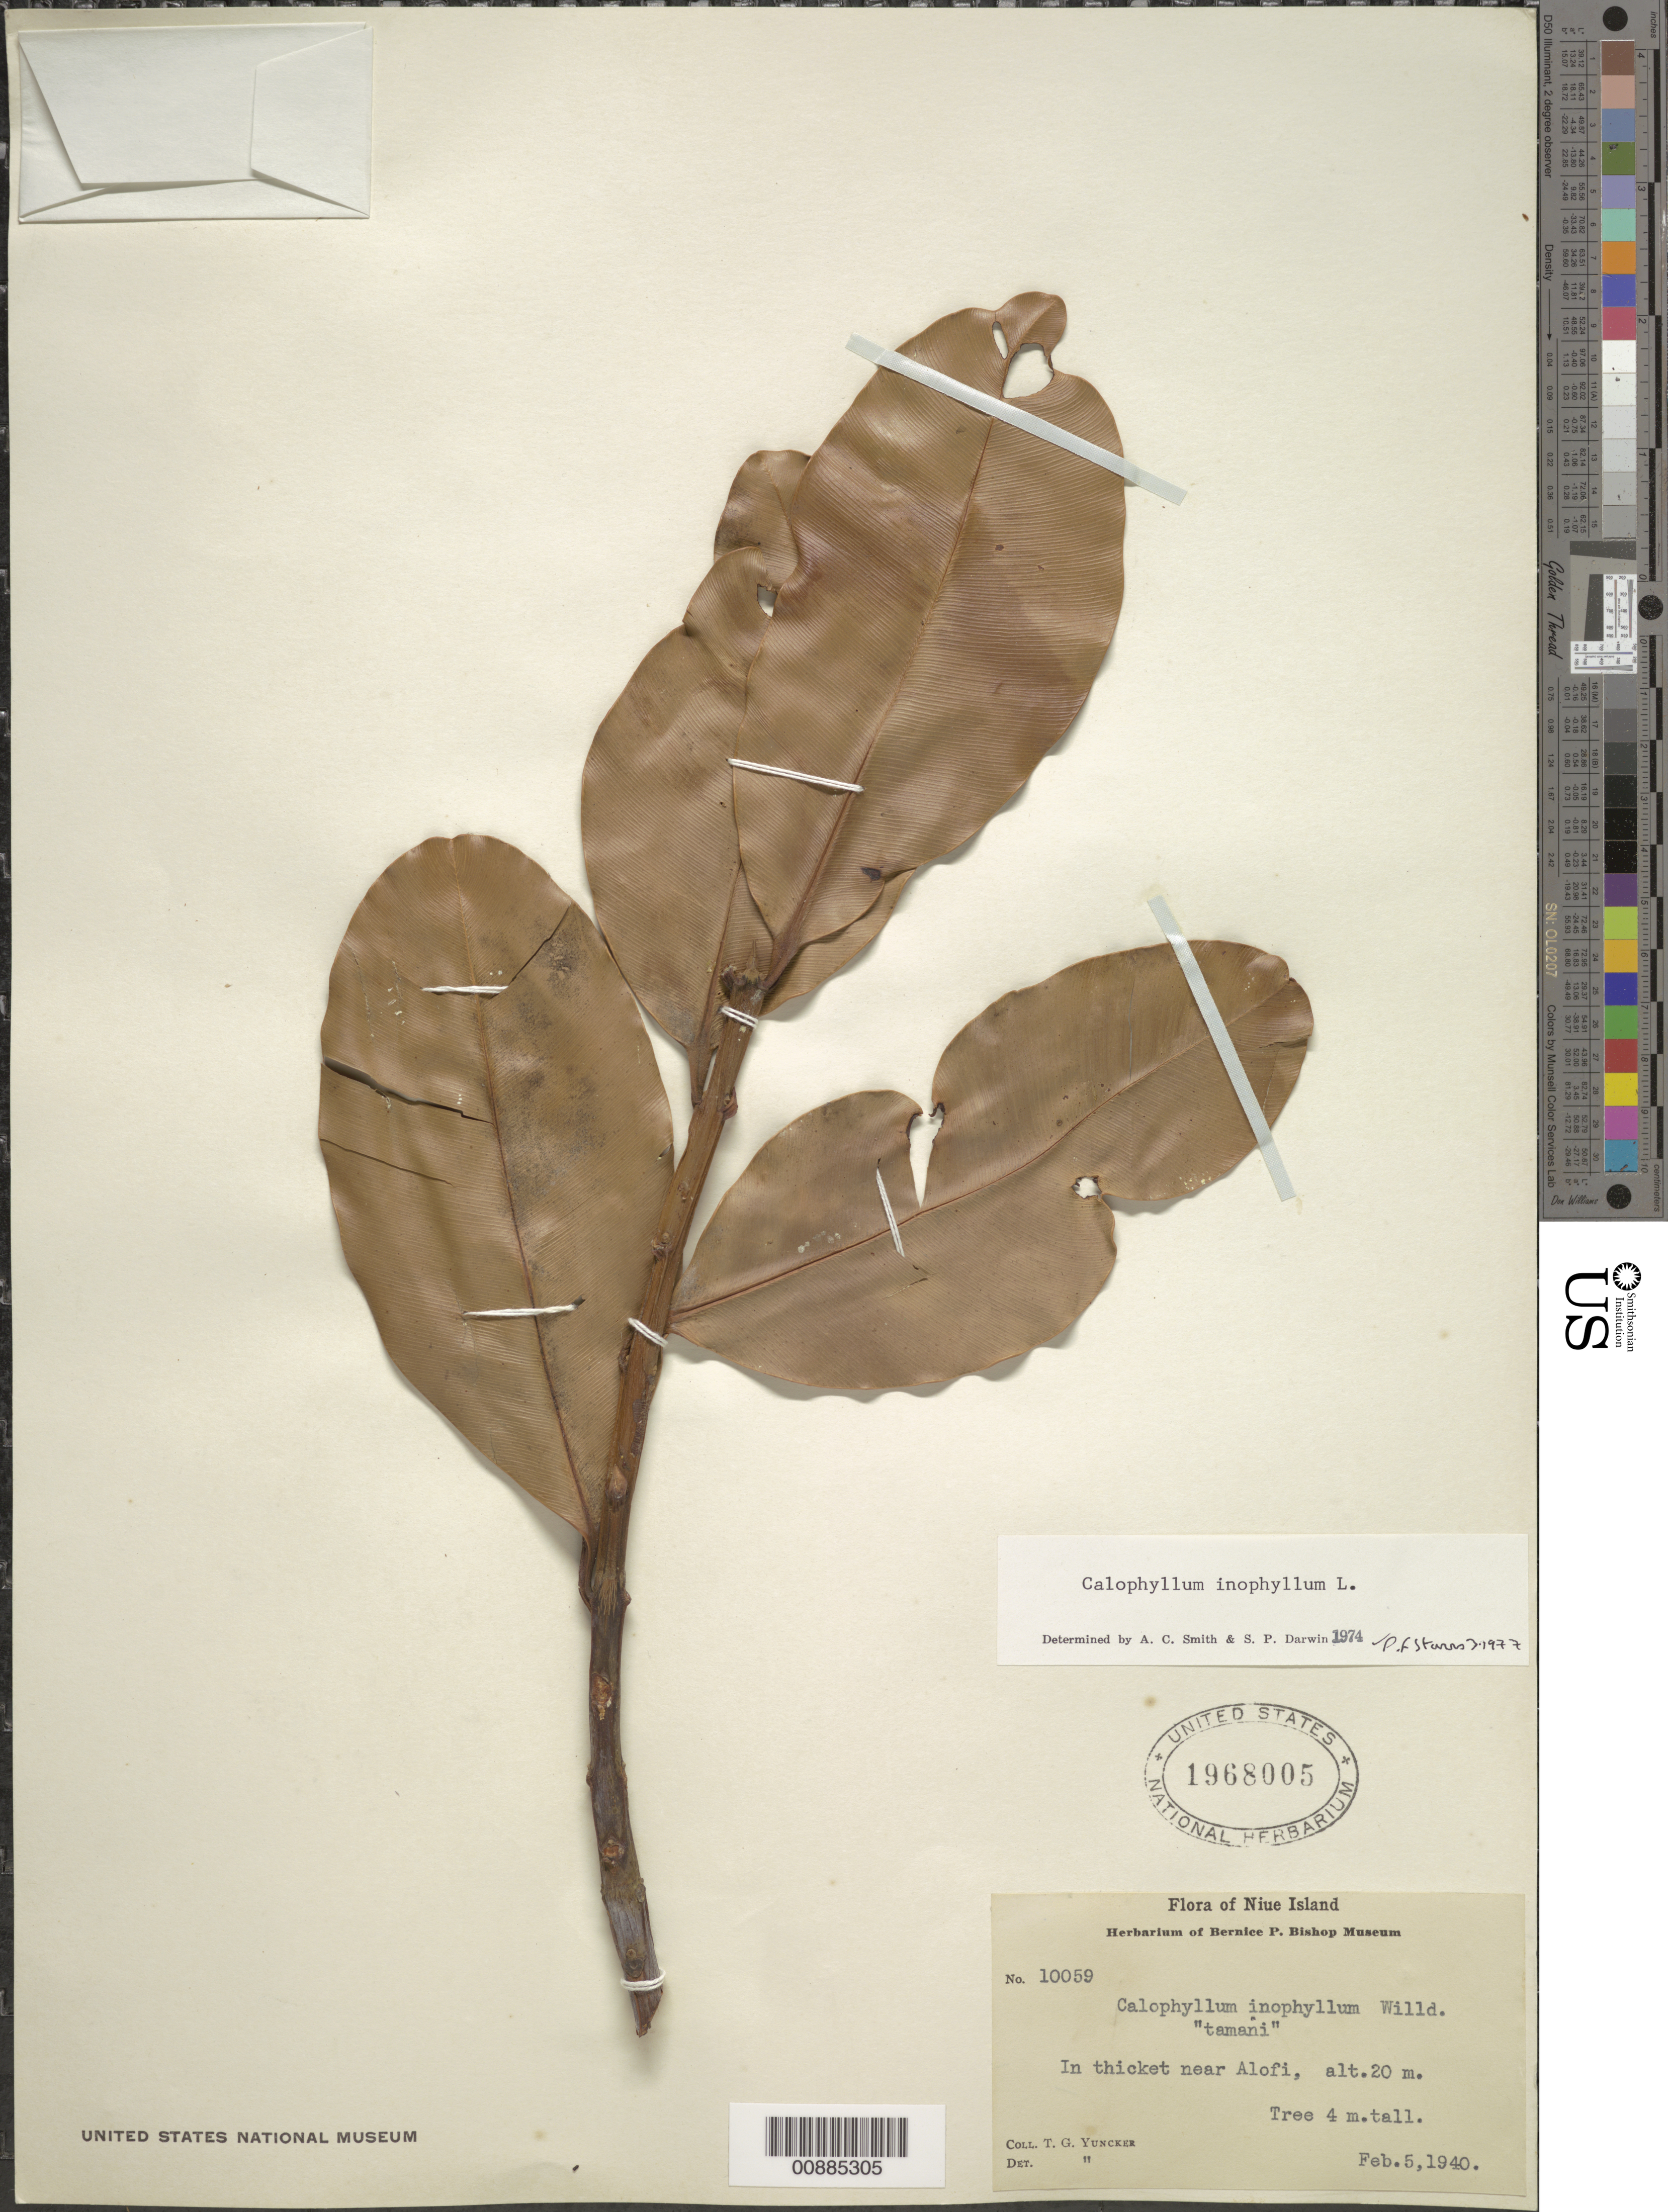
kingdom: Plantae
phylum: Tracheophyta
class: Magnoliopsida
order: Malpighiales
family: Calophyllaceae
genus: Calophyllum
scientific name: Calophyllum inophyllum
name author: L.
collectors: T. G. Yuncker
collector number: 10059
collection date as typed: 05 Feb 1940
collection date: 1940-02-05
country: Niue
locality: In thicket near Alofi.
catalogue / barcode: US 1968005